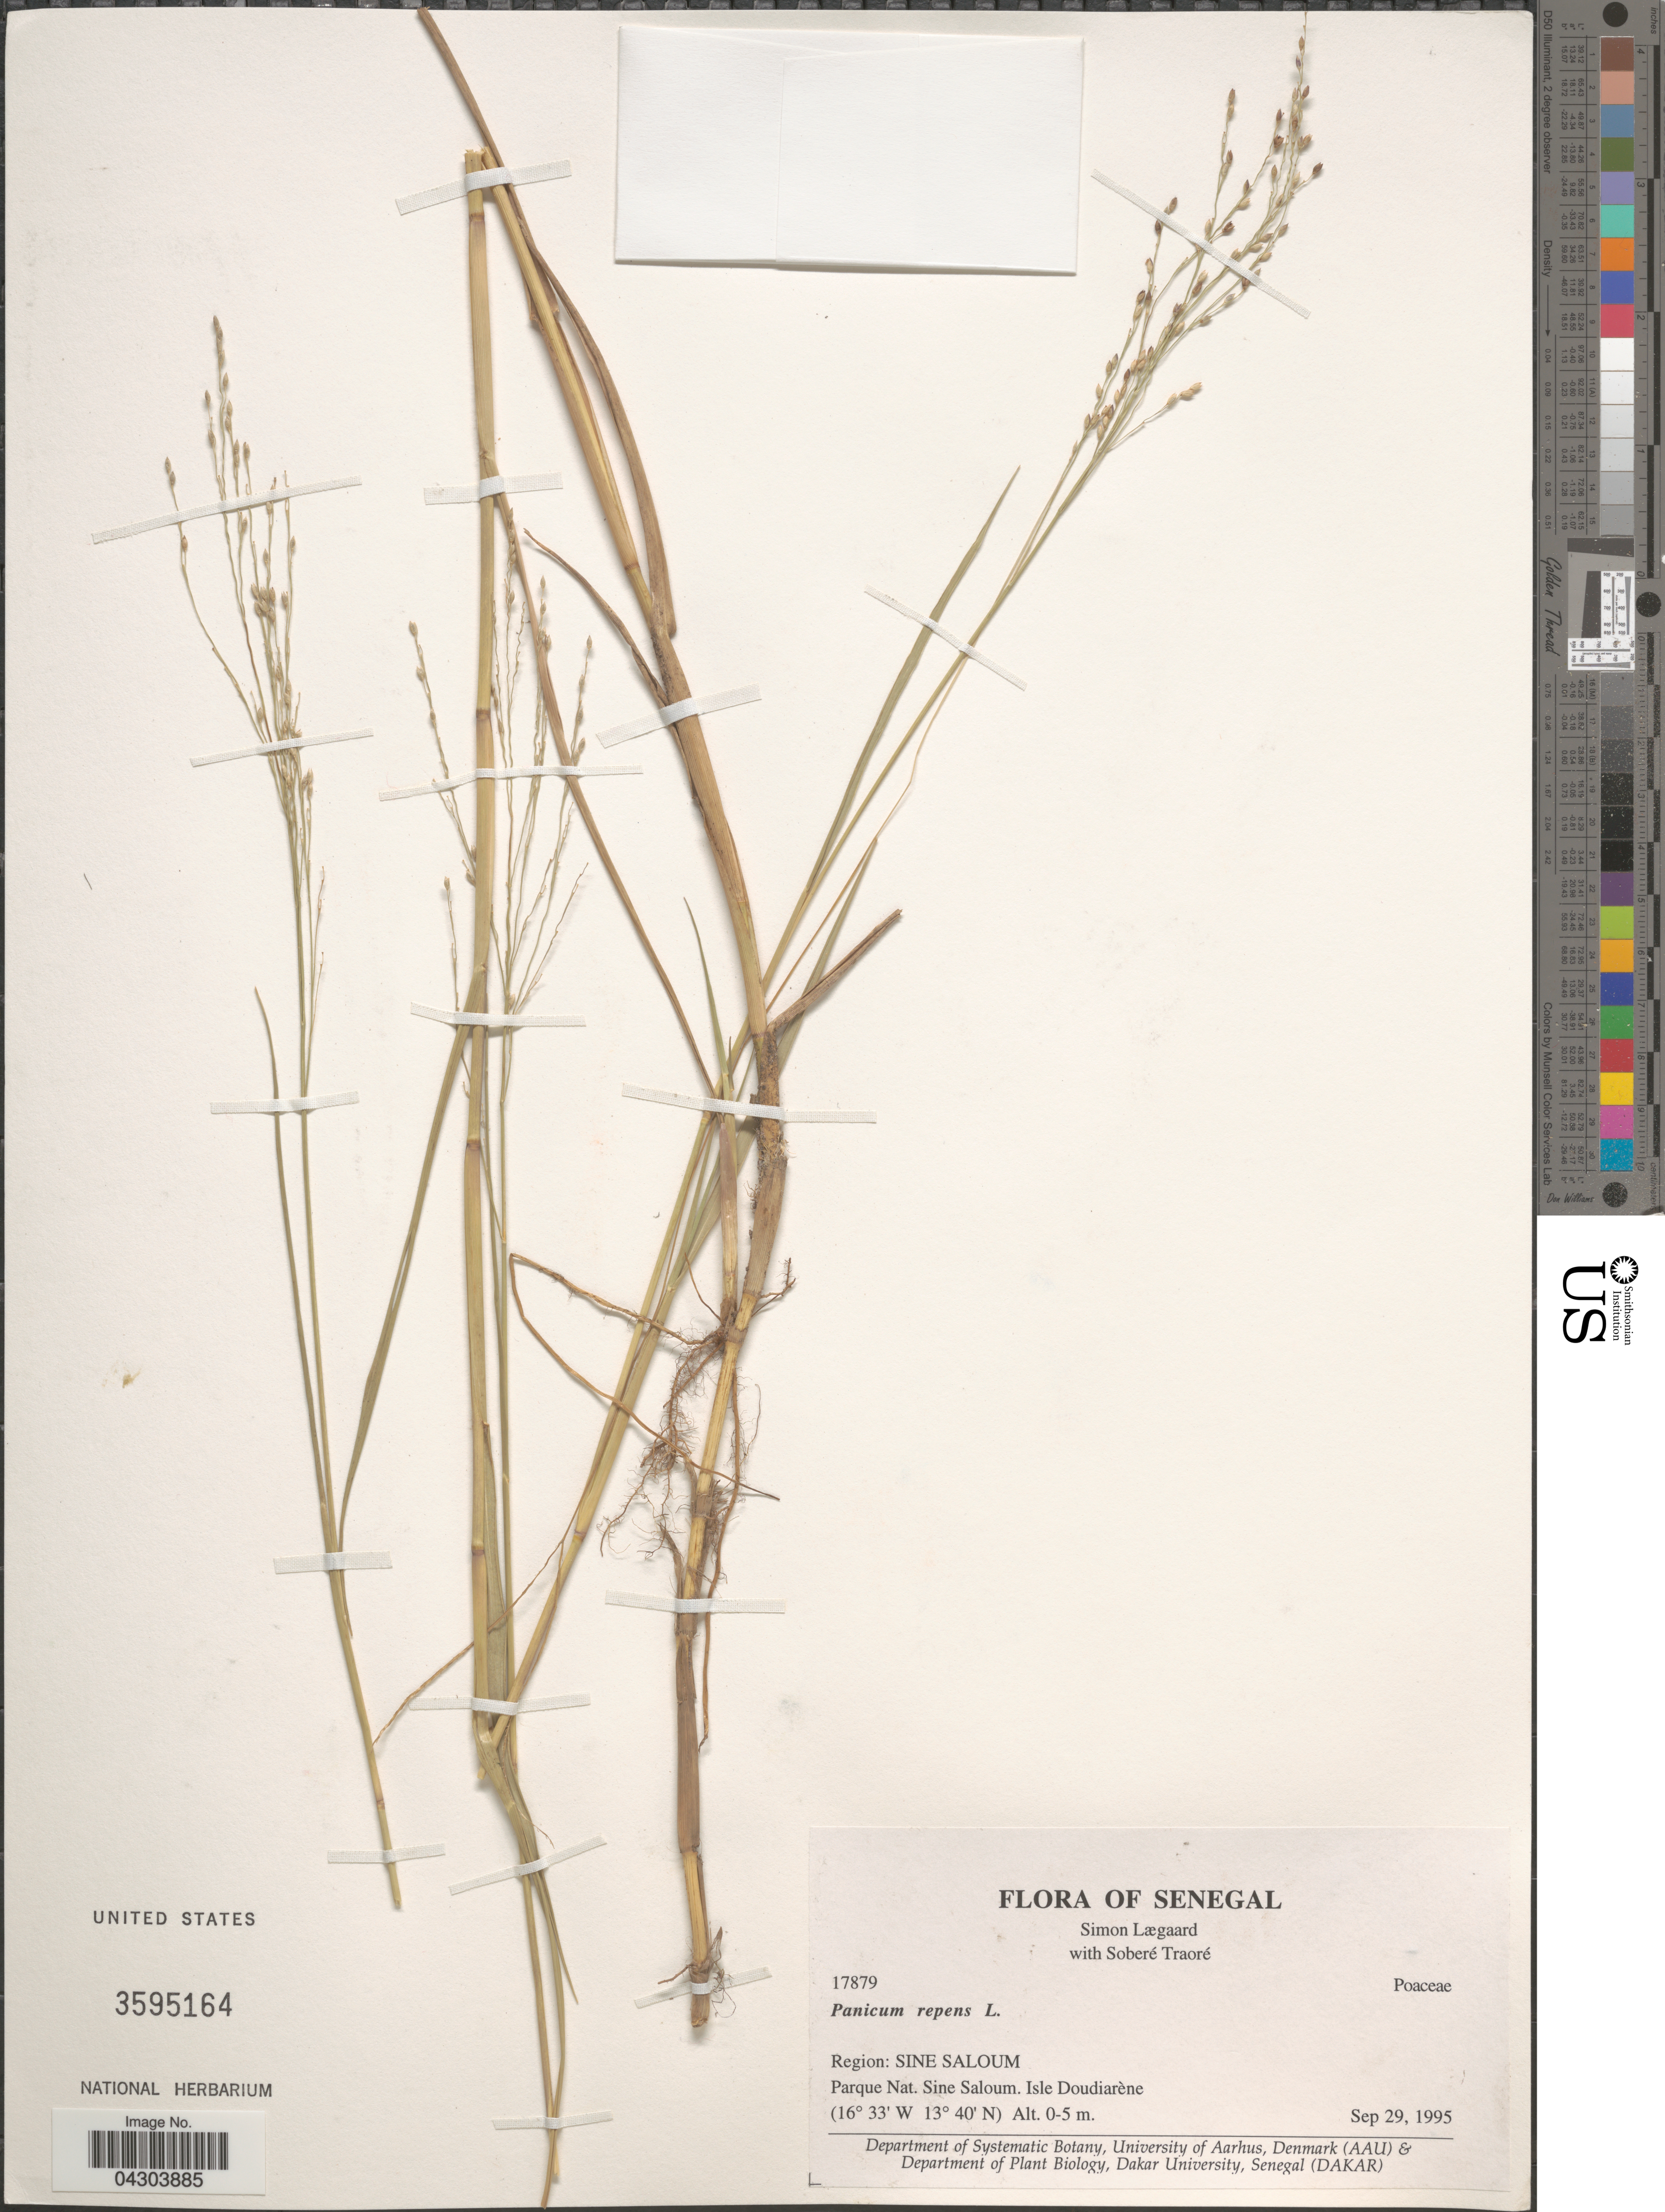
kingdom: Plantae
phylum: Tracheophyta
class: Liliopsida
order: Poales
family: Poaceae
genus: Panicum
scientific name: Panicum repens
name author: L.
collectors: S. Lægaard & S. Traore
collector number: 17879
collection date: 1995-09-29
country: Senegal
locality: Region: Sine Saloum. Parque Nat. Sine Saloum. Isle Doudiarène.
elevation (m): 0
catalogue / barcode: US 3595164